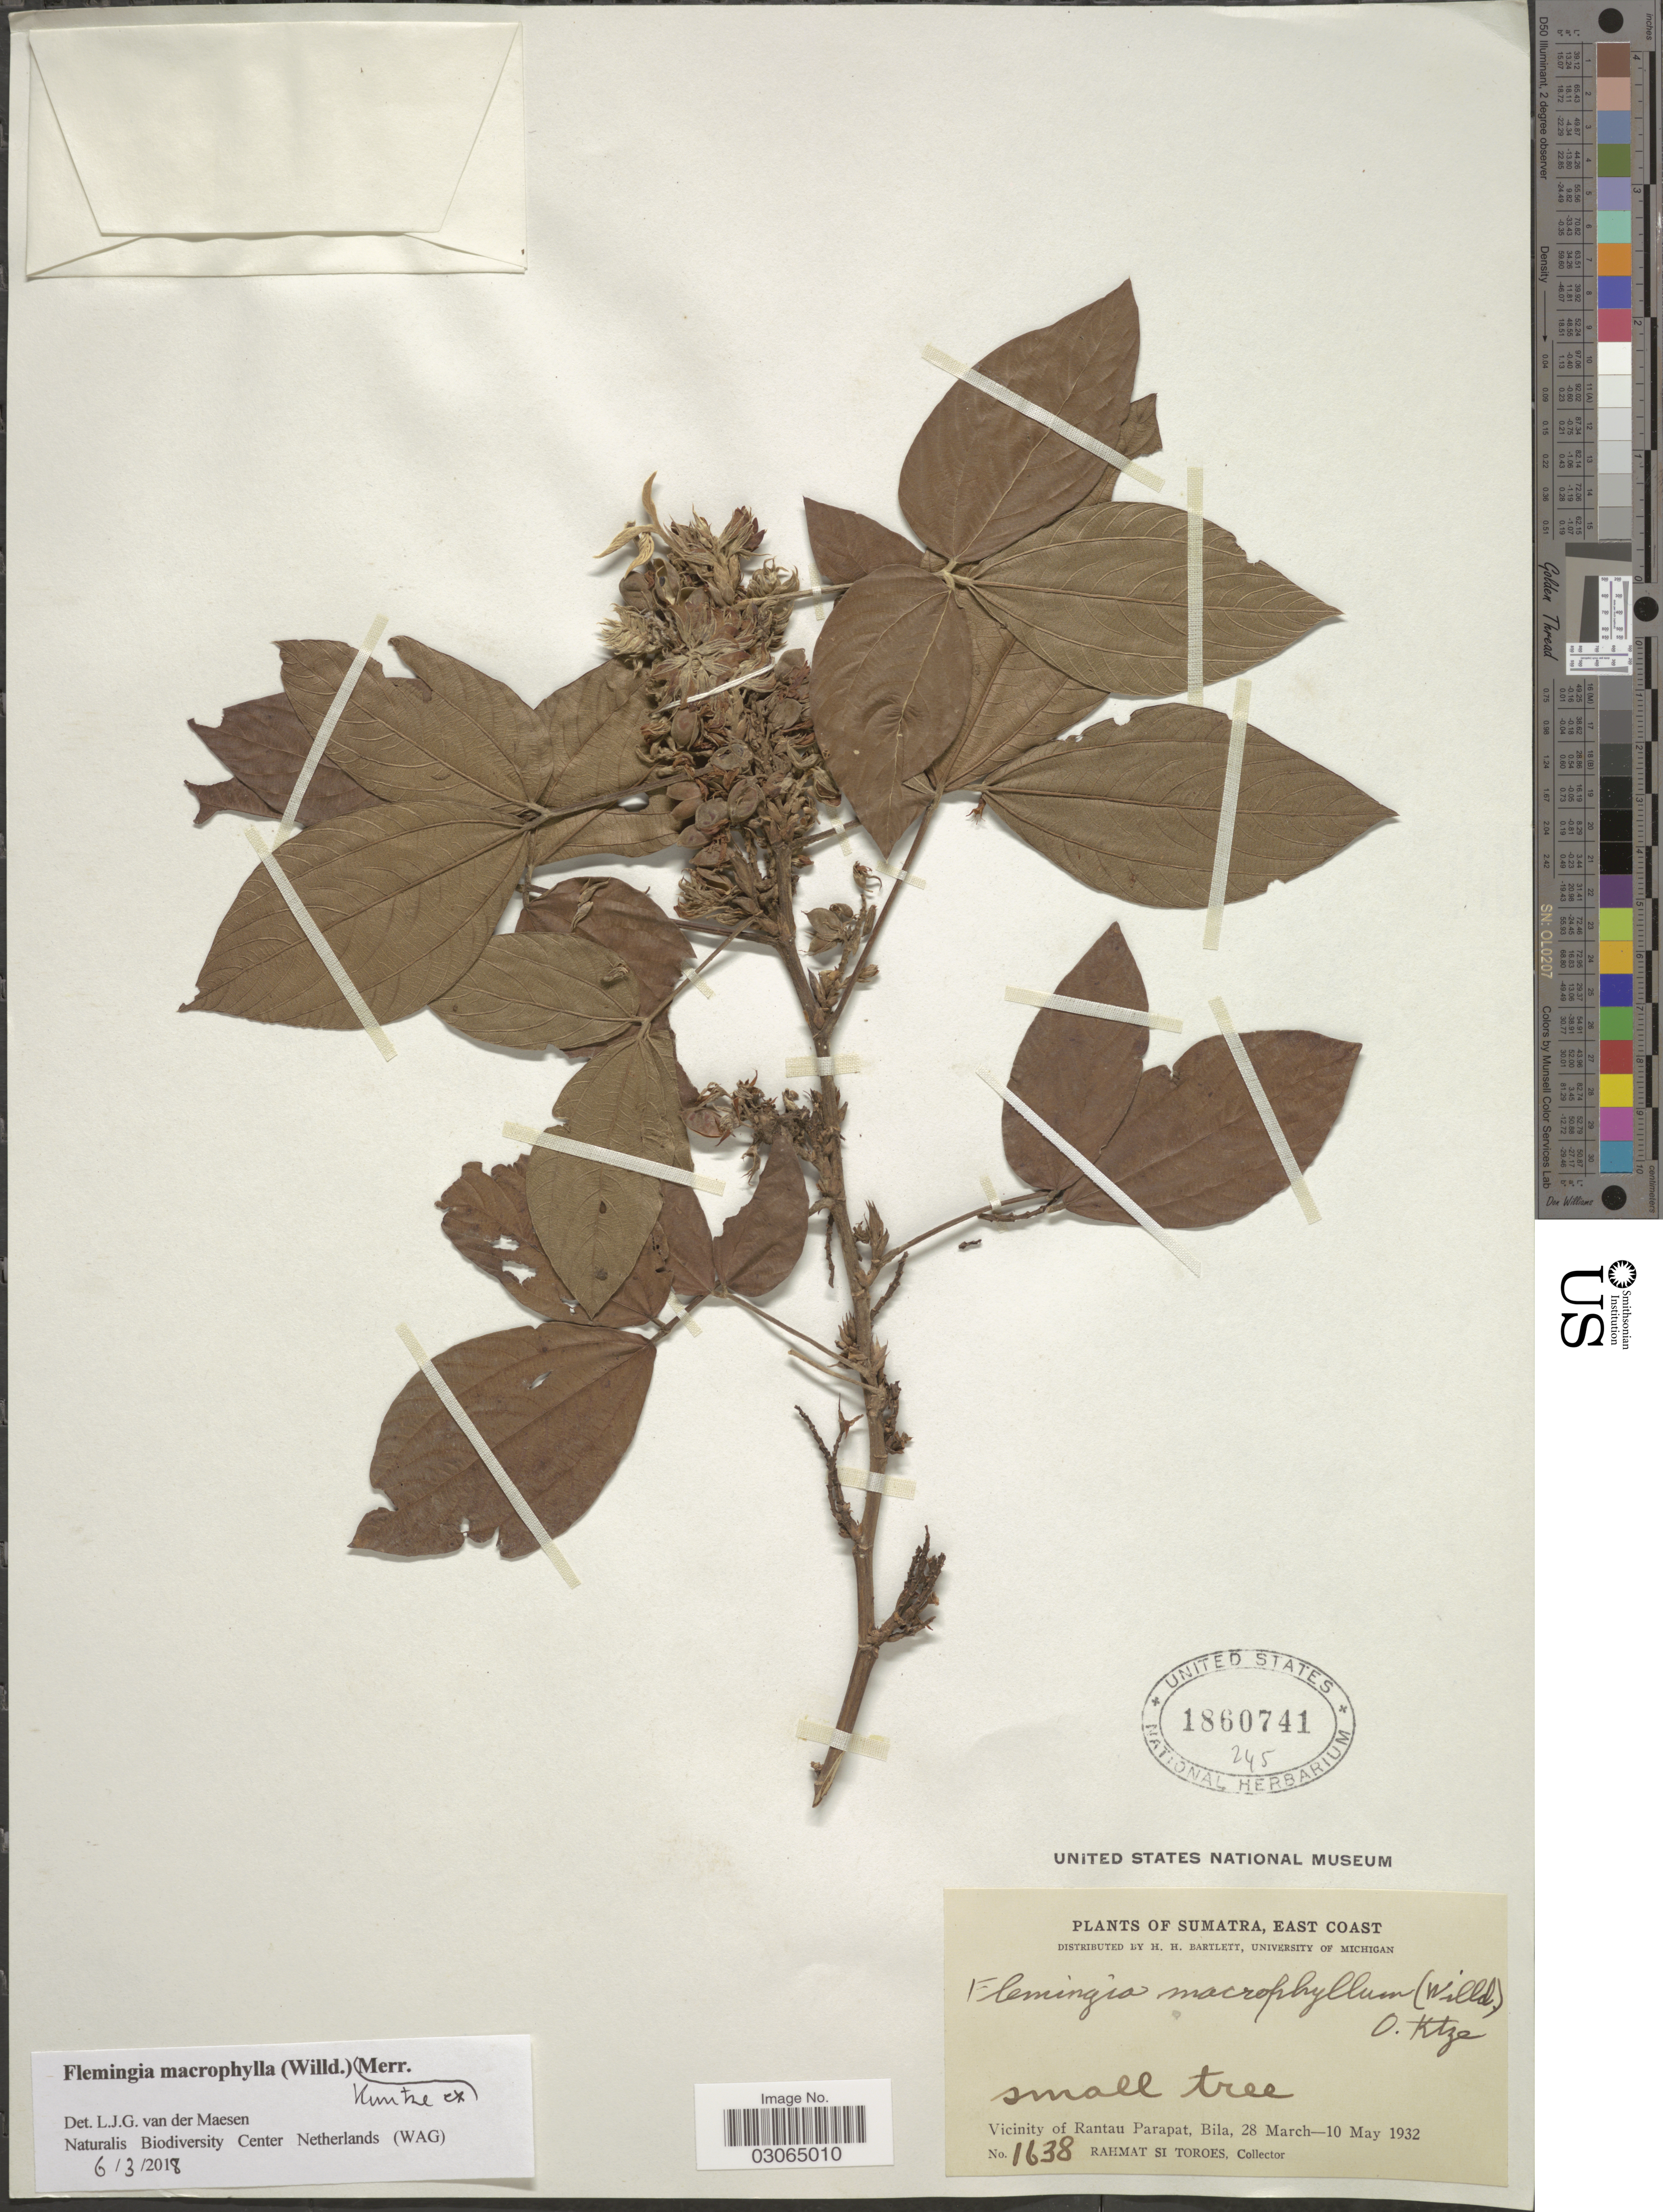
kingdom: Plantae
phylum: Tracheophyta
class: Magnoliopsida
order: Fabales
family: Fabaceae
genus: Flemingia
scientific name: Flemingia macrophylla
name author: (Willd.) Kuntze ex Merr.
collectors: Rahmat Si Boeea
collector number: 1638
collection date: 1932-03-28/1932-05-10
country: Indonesia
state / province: Sumatra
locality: East Coast. Vicinity of Rantau Parapat, Bila.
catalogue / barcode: US 1860741